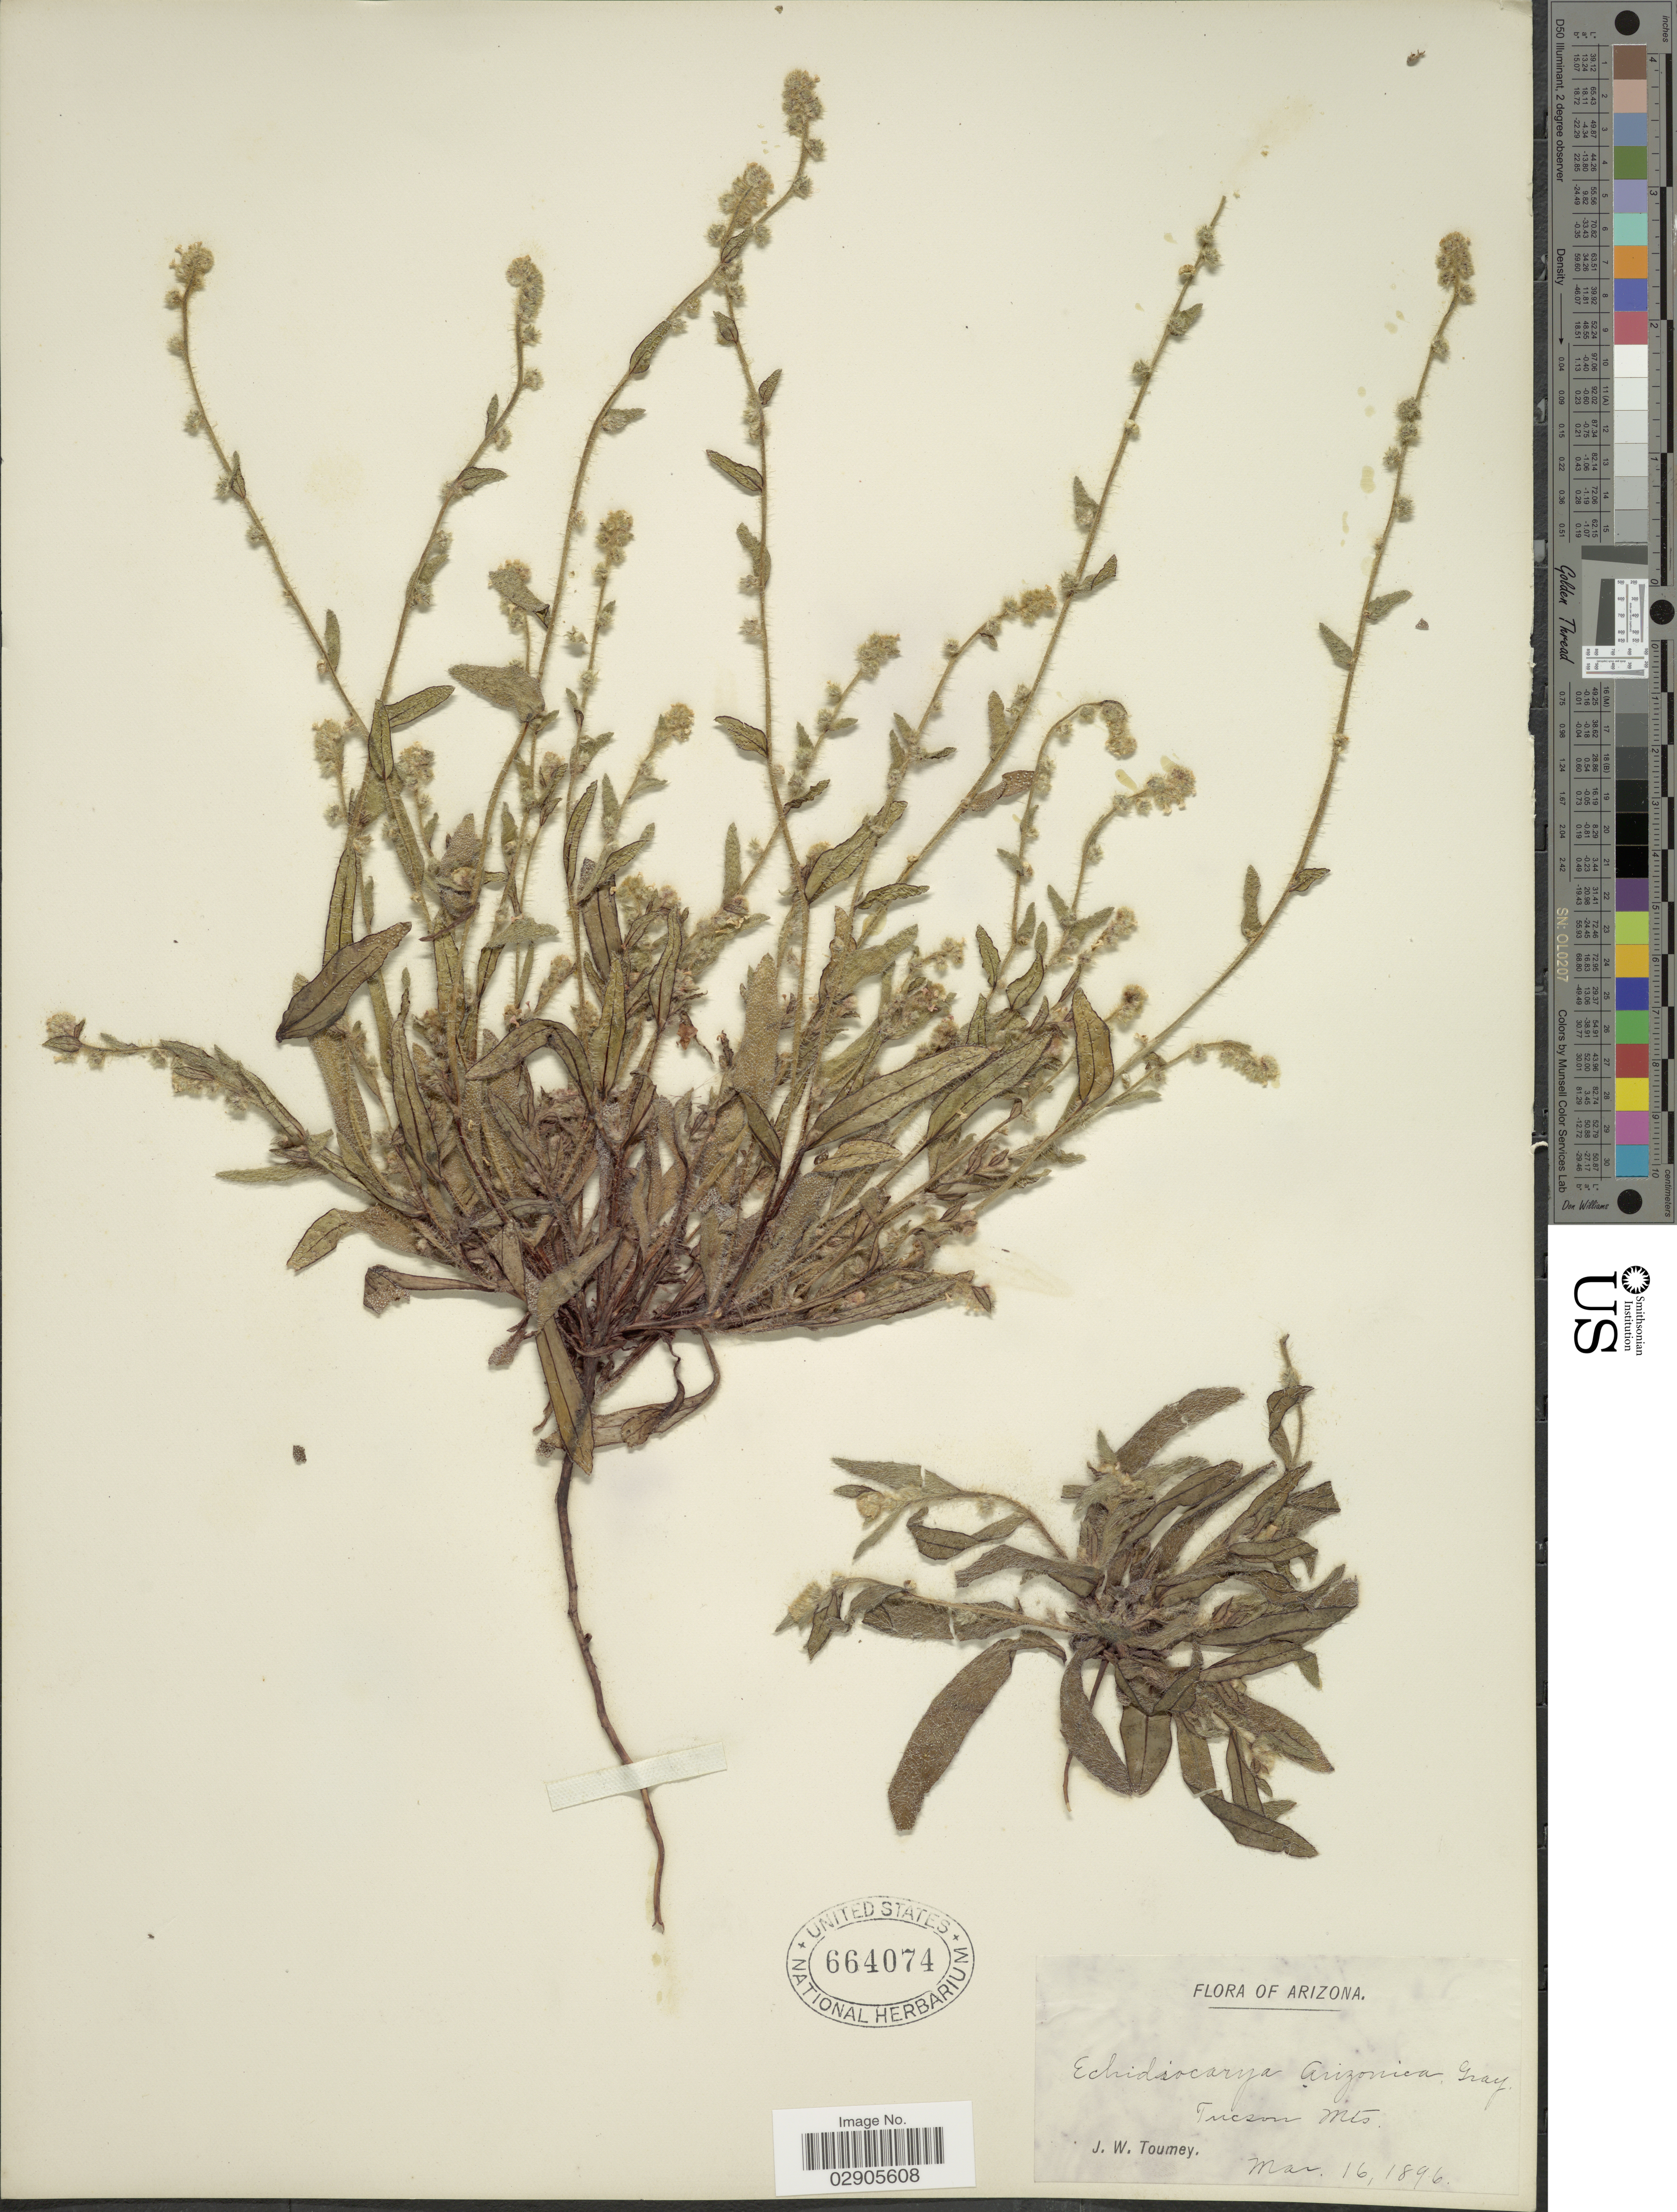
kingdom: Plantae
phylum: Tracheophyta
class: Magnoliopsida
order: Boraginales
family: Boraginaceae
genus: Plagiobothrys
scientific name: Plagiobothrys arizonicus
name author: (A. Gray) Greene ex A. Gray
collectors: J. W. Toumey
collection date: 1896-03-16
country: United States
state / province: Arizona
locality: Tucson Mts.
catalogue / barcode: US 664074